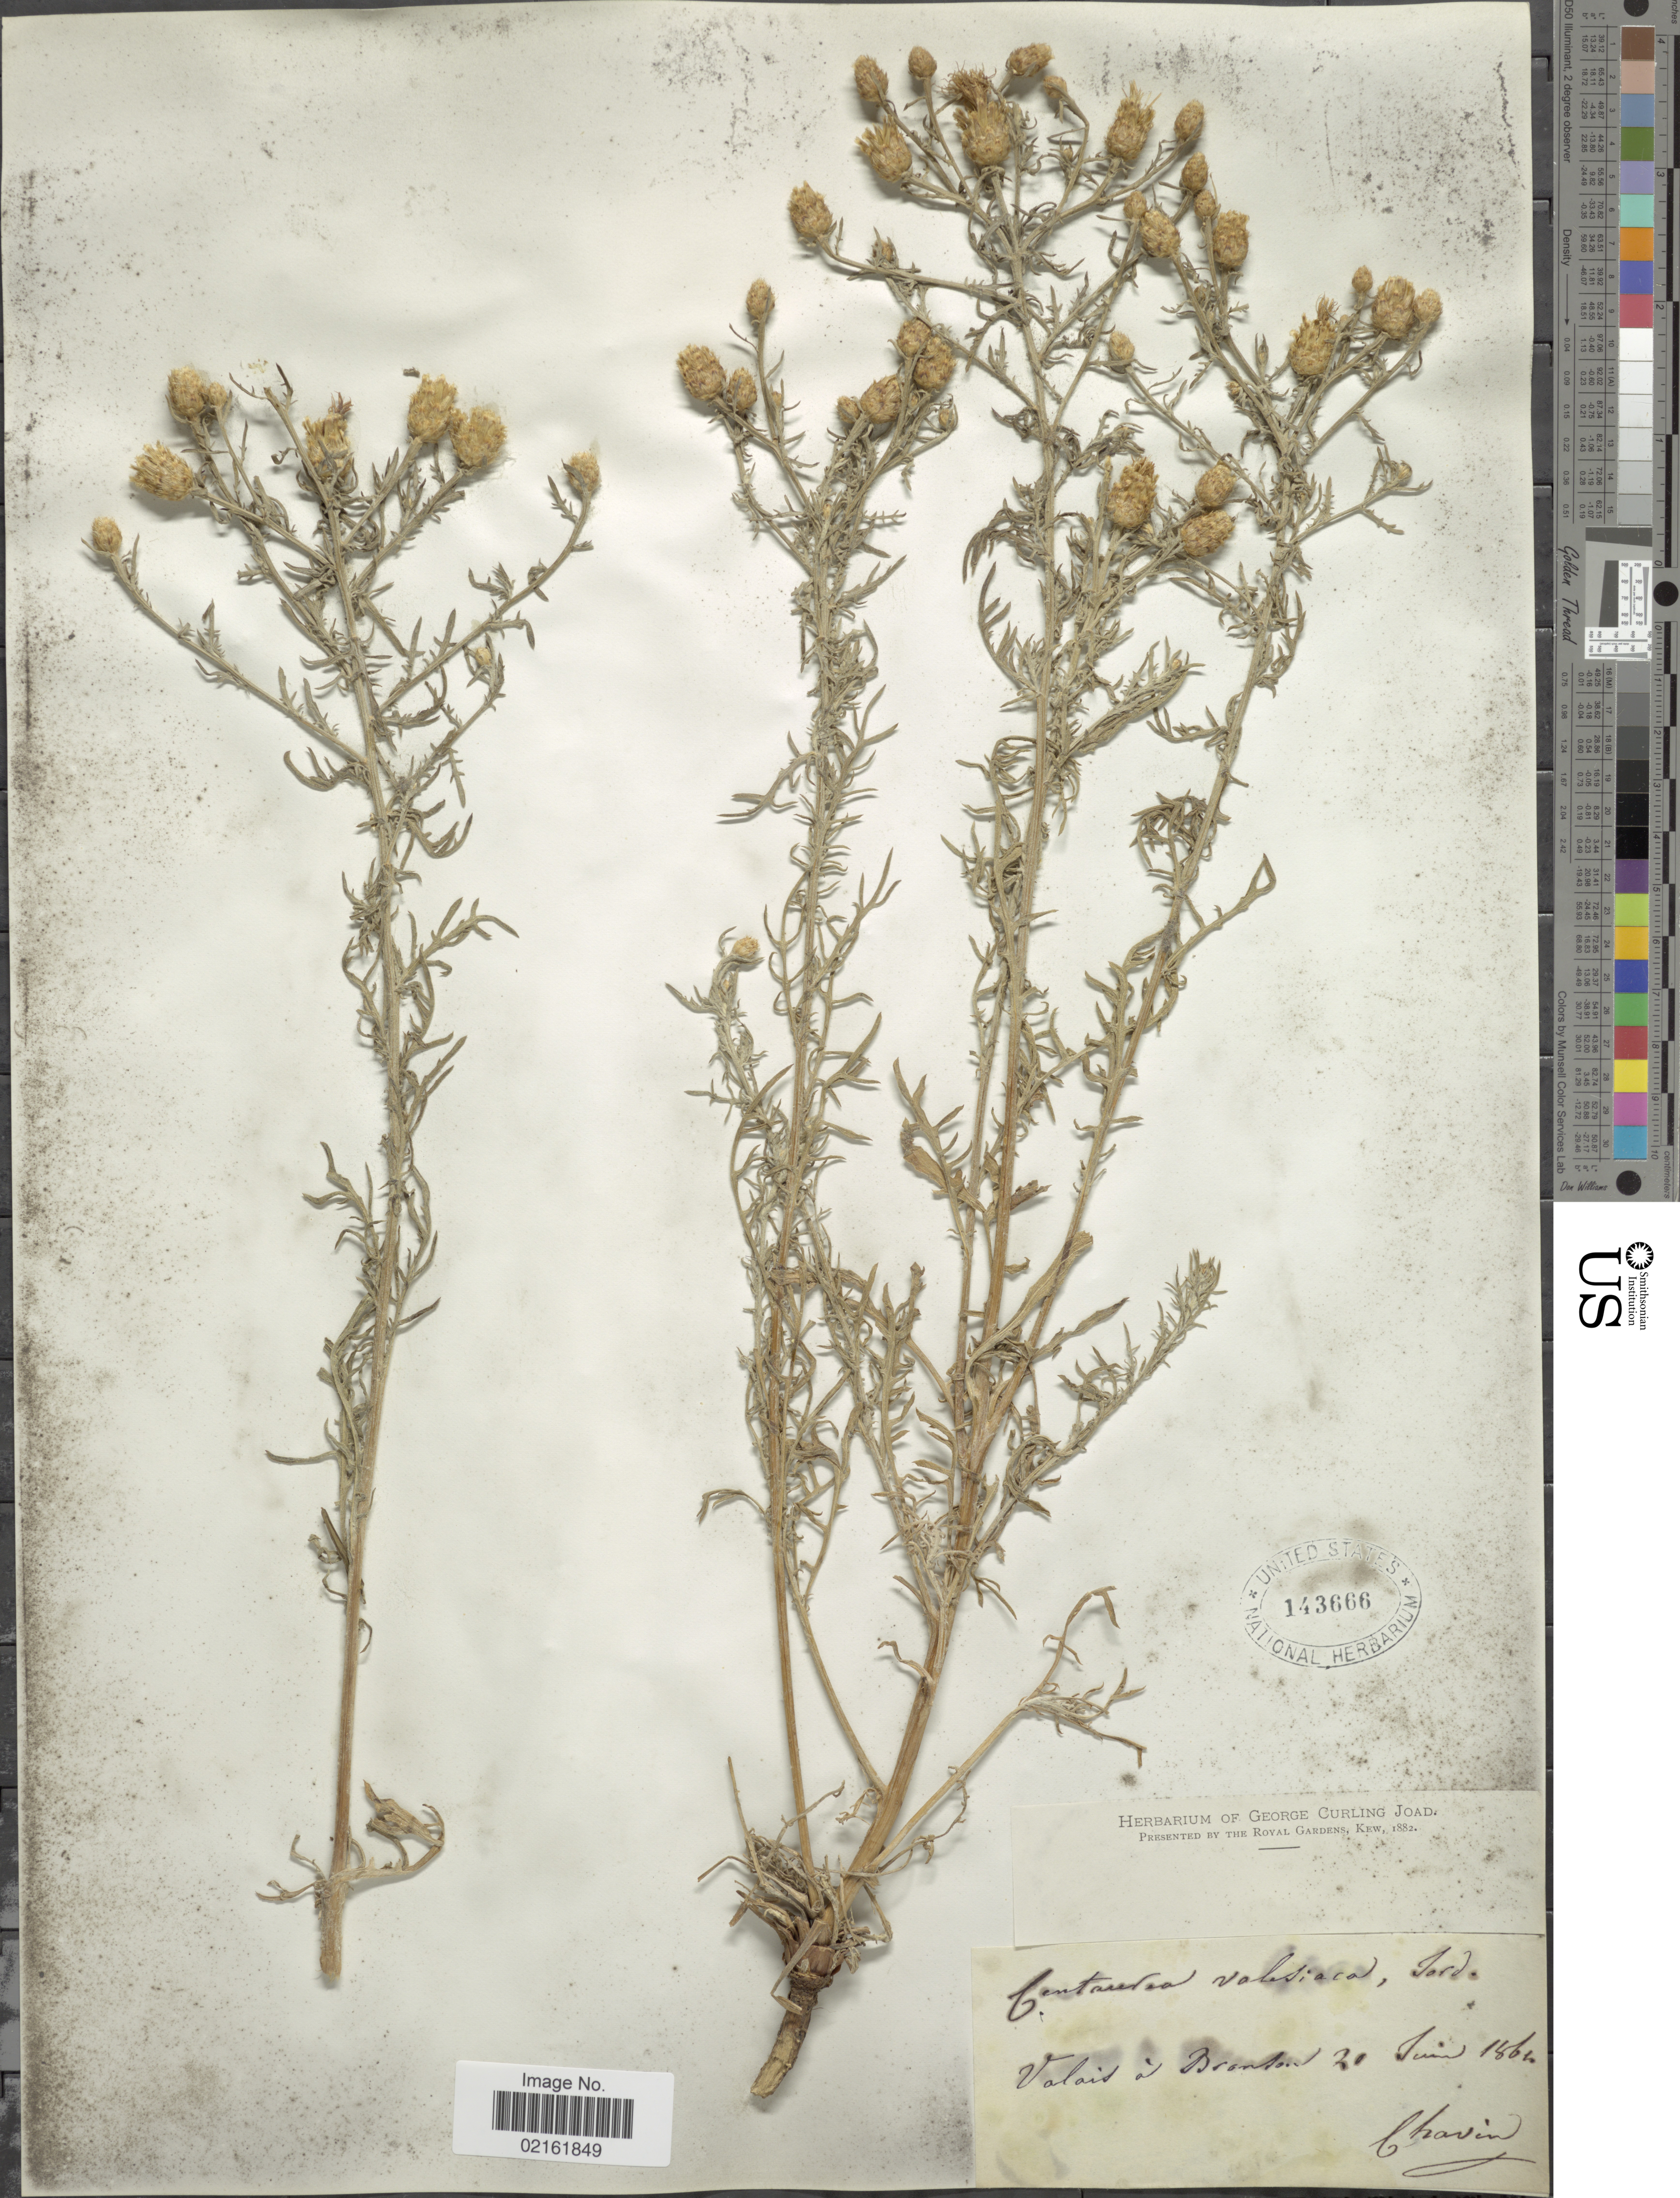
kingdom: Plantae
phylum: Tracheophyta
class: Magnoliopsida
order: Asterales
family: Asteraceae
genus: Centaurea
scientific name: Centaurea valesiaca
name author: Jord.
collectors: -. Chavin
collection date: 1864-06-21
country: Switzerland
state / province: Valais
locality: Branson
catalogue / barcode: US 143666